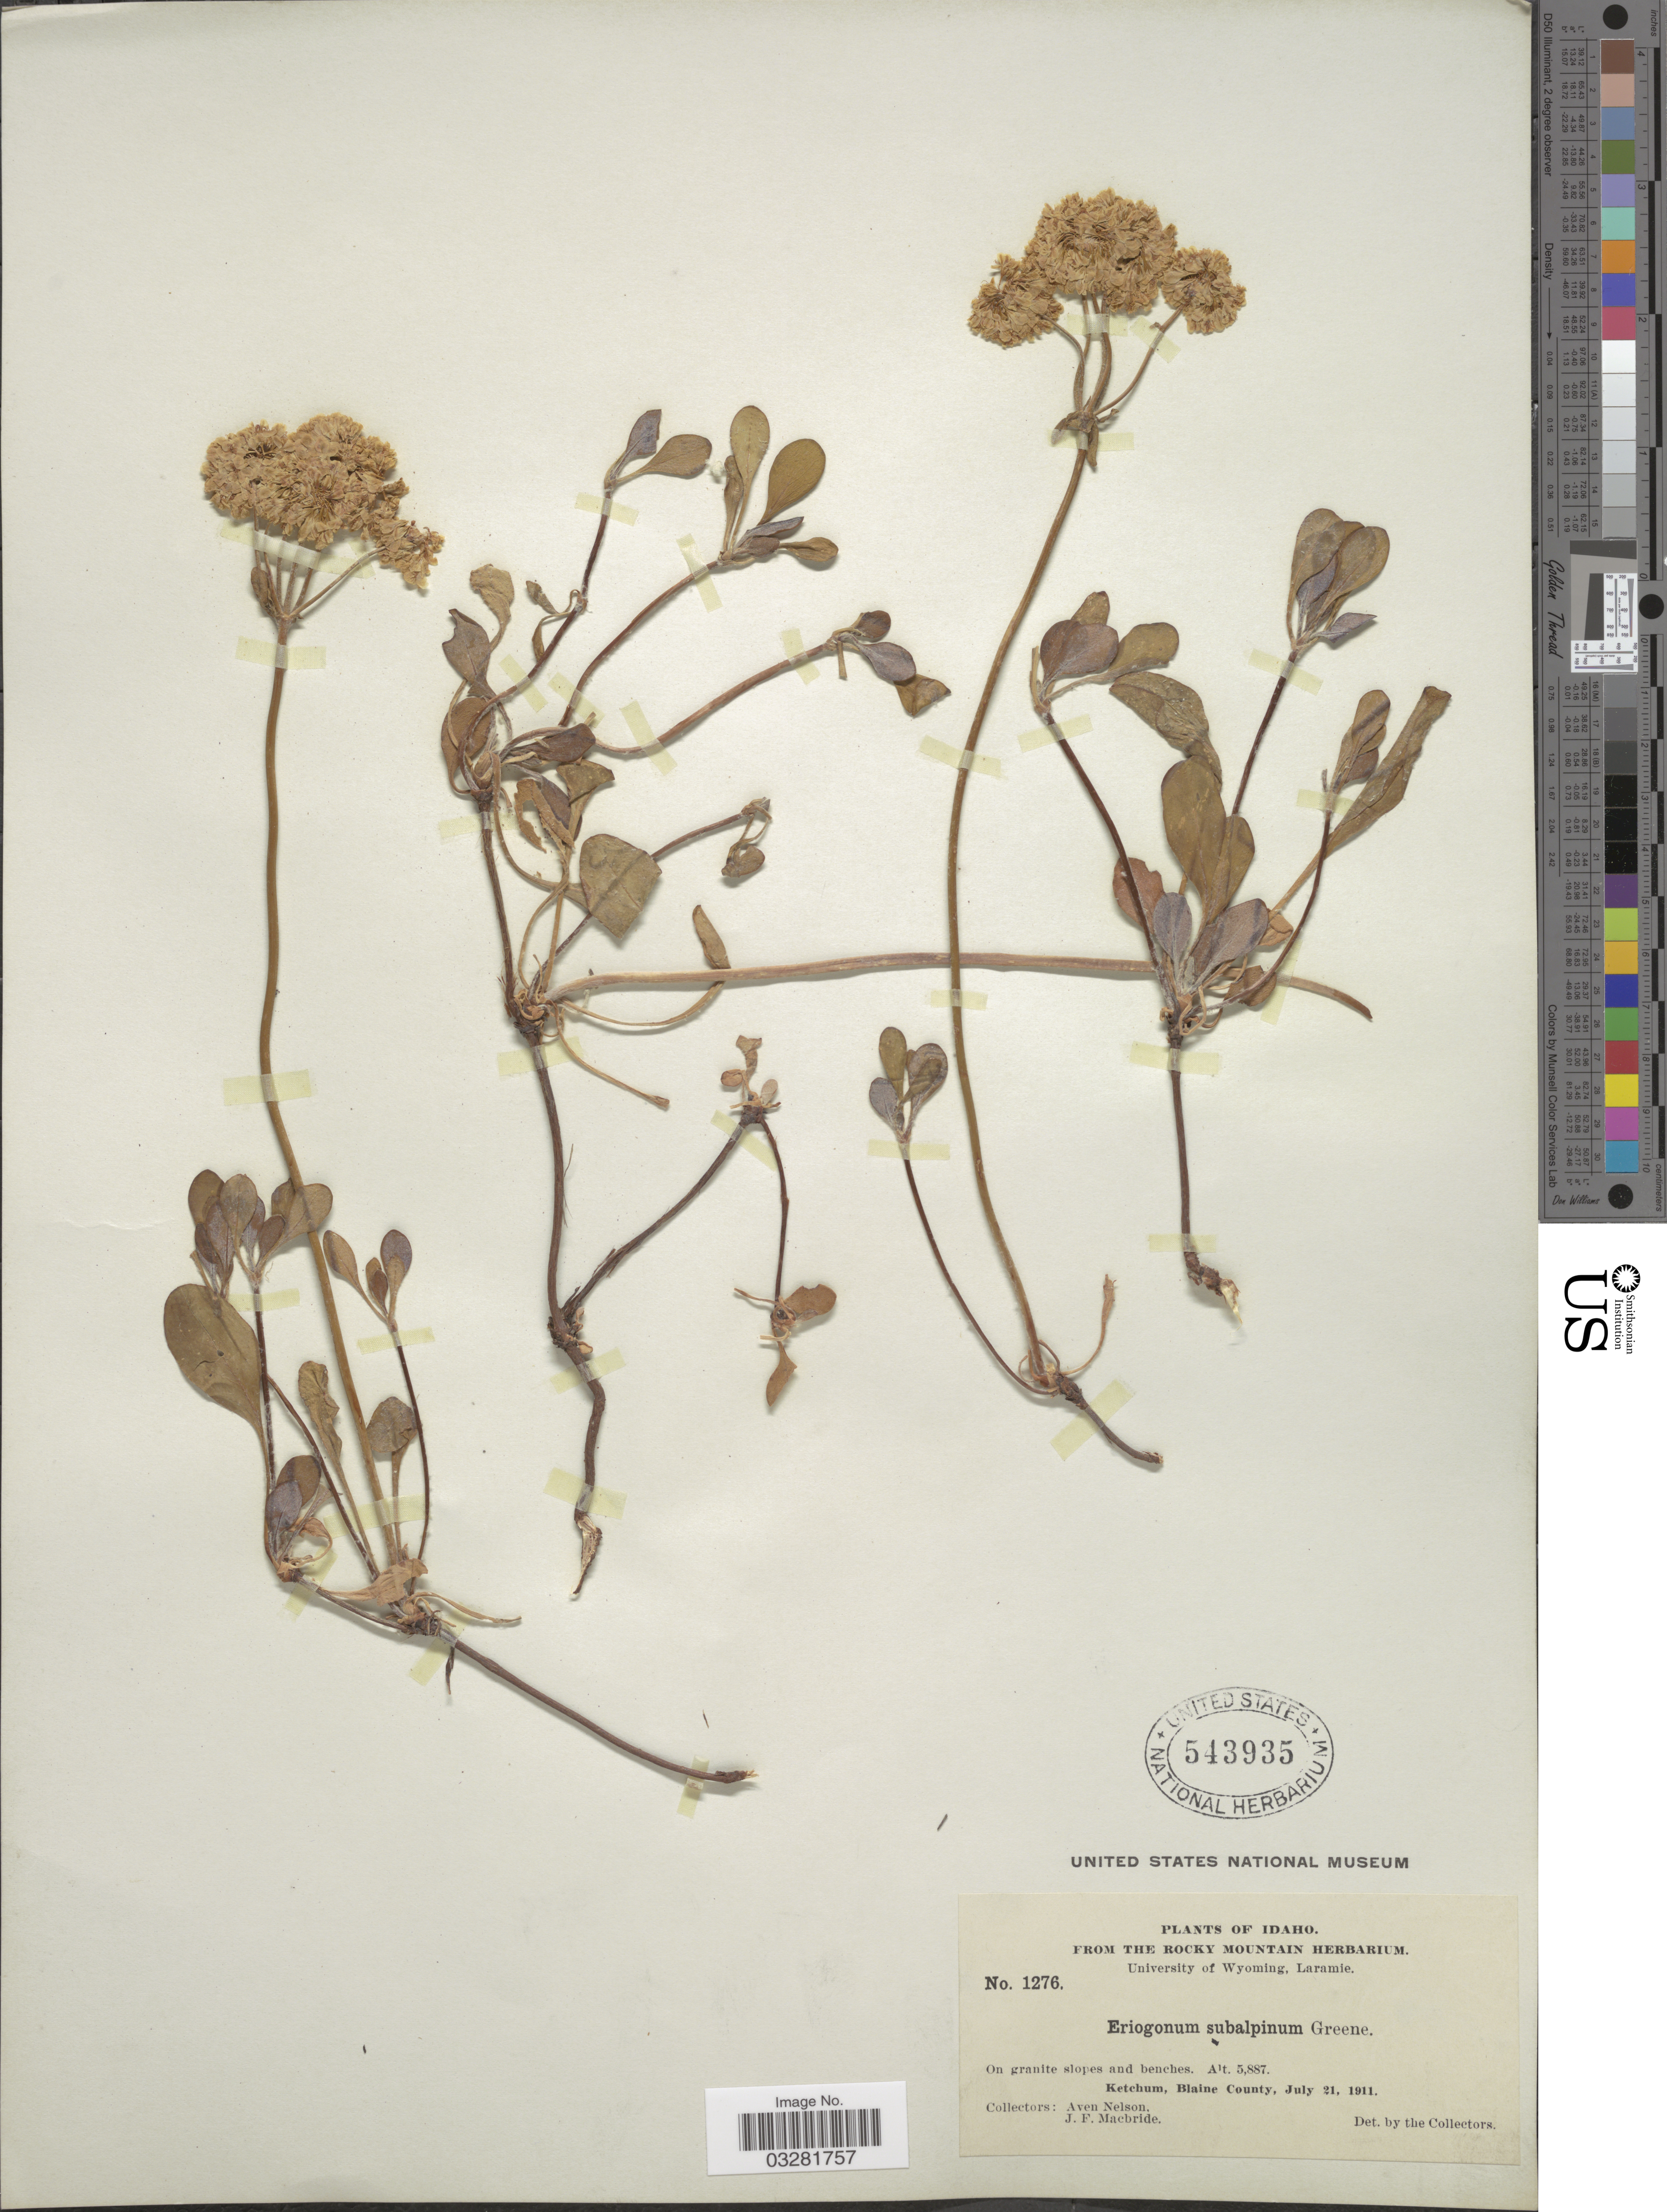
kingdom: Plantae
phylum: Tracheophyta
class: Magnoliopsida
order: Caryophyllales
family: Polygonaceae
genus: Eriogonum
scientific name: Eriogonum umbellatum var. subalpinum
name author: M.E. Jones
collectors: A. Nelson & J. F. Macbride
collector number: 1276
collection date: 1911-07-21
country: United States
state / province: Idaho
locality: Ketchum, Blaine County.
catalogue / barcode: US 543935